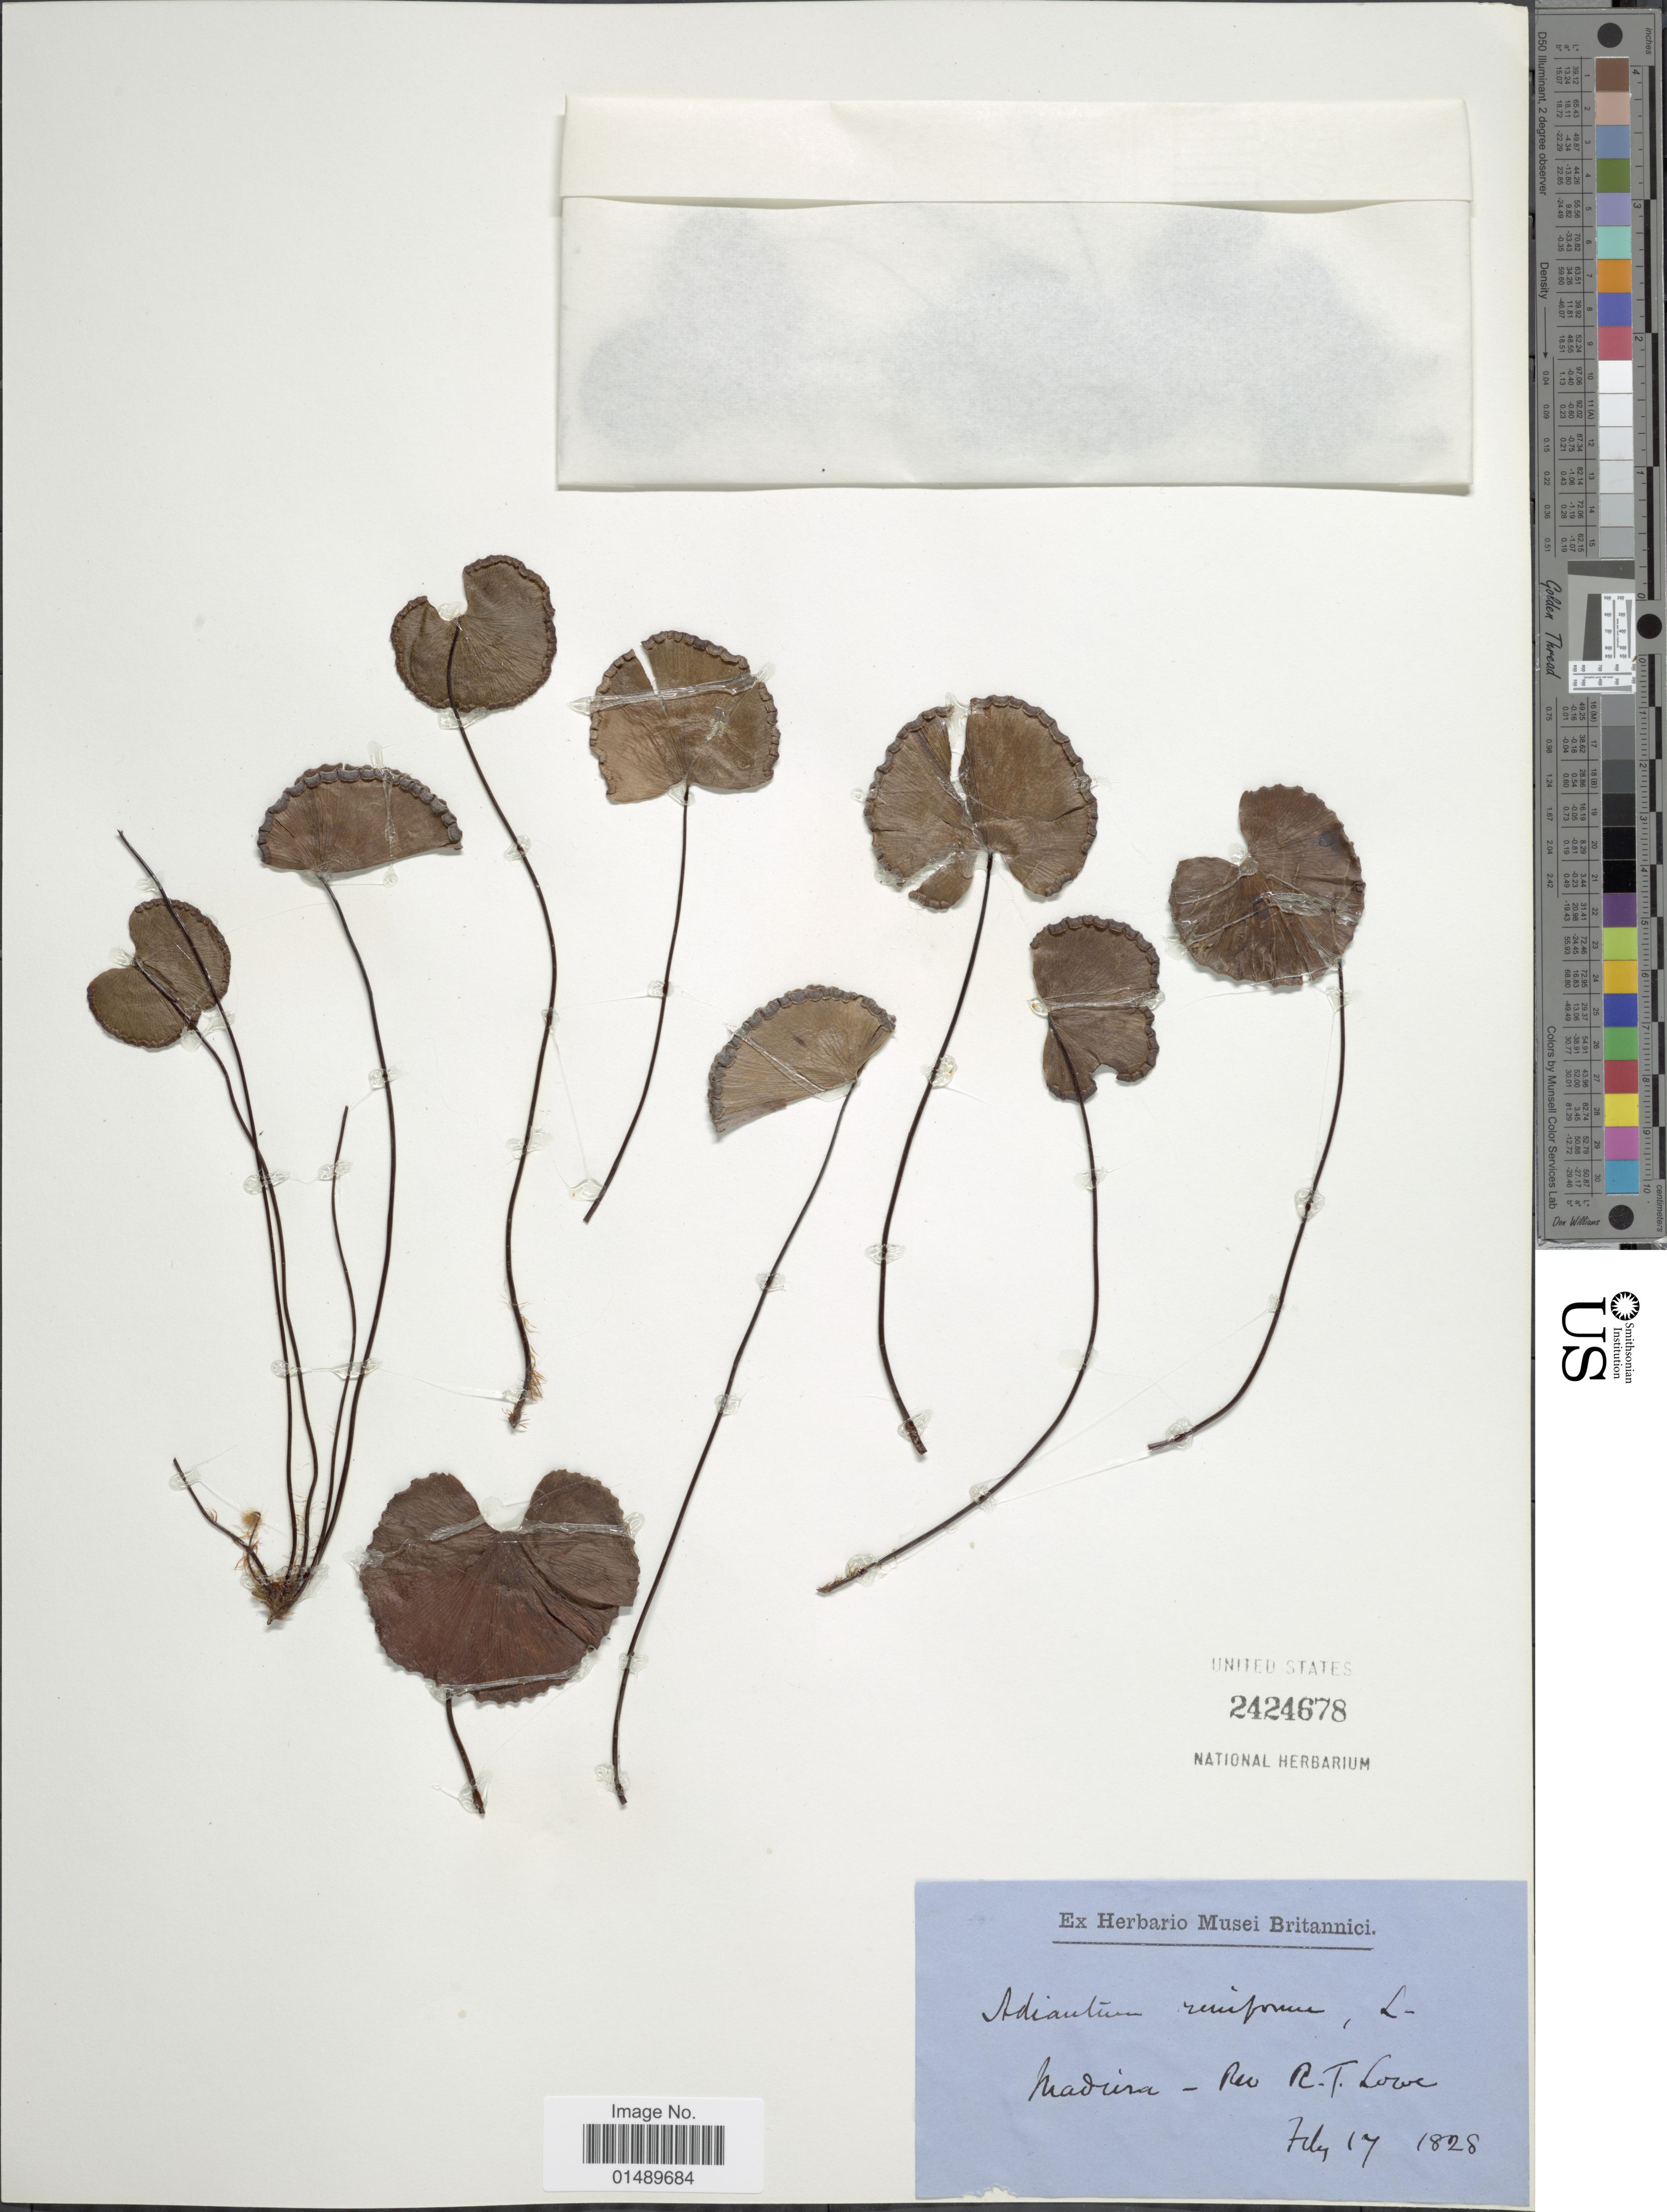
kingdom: Plantae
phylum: Tracheophyta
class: Polypodiopsida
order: Polypodiales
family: Pteridaceae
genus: Adiantum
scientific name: Adiantum reniforme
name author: L.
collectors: R. T. Lowe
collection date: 1828-02-14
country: Portugal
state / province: Madeira (Aut. Reg.)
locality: Madeira.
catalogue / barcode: US 2424678